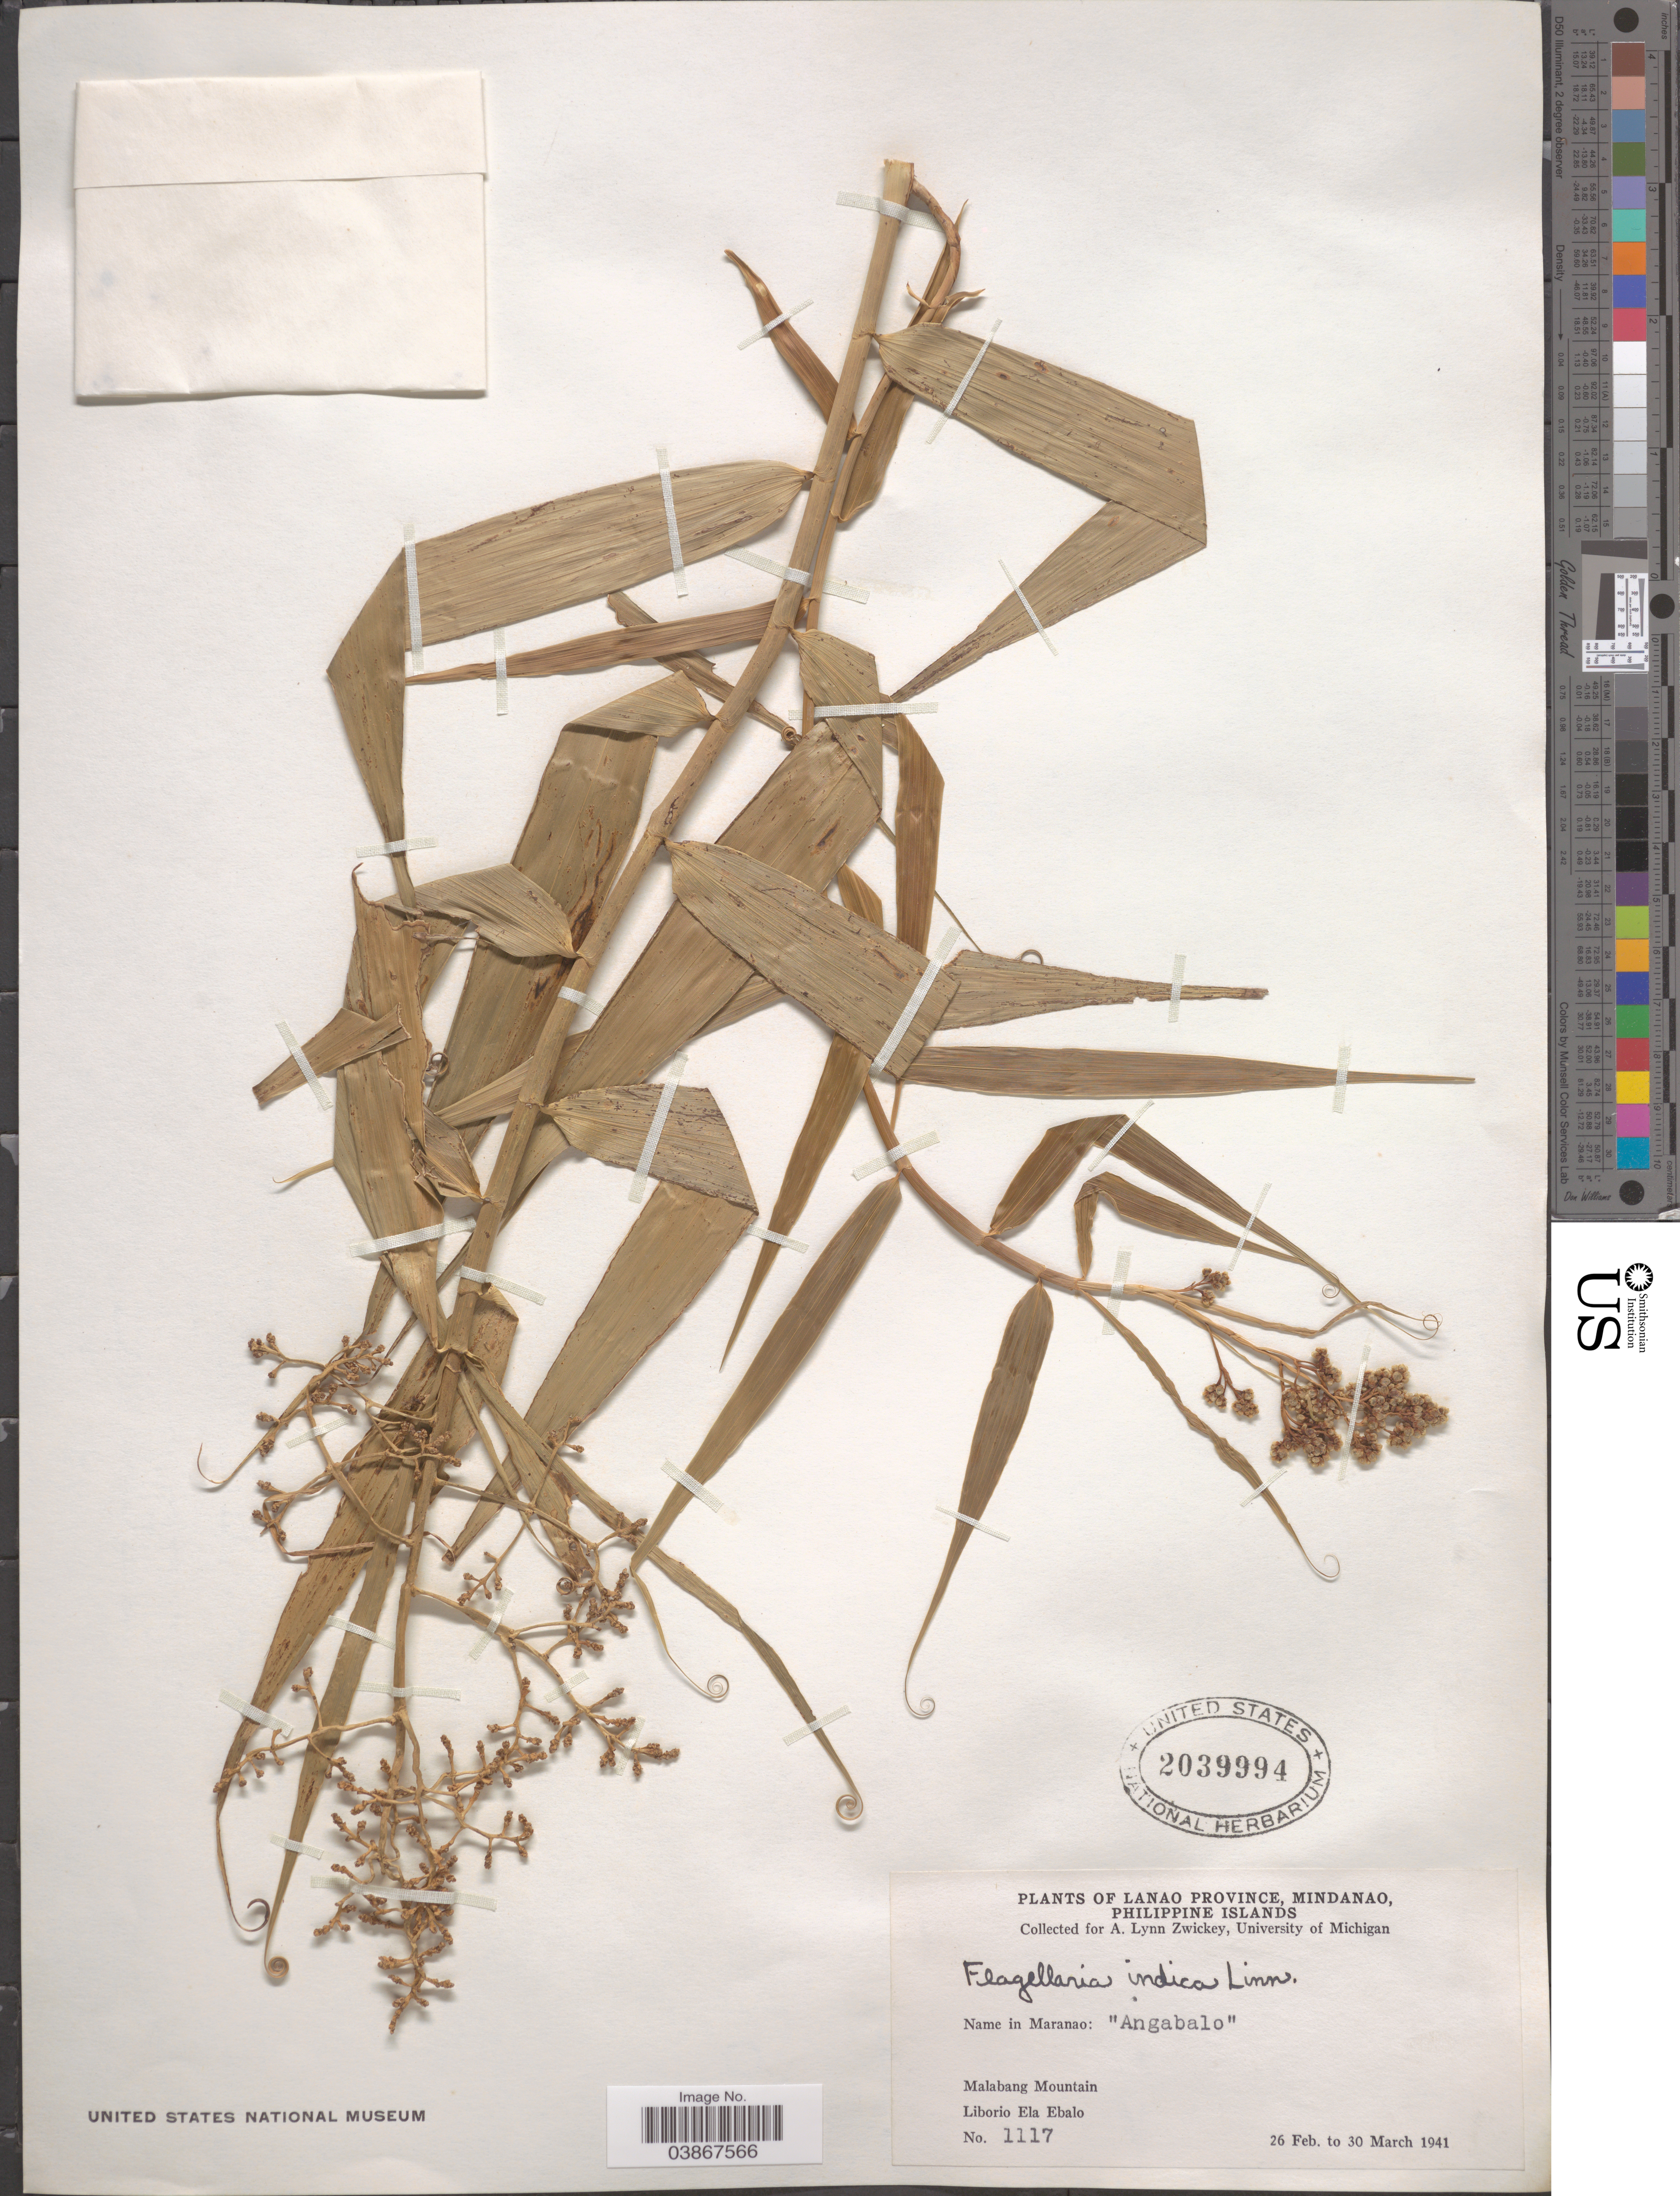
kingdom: Plantae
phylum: Tracheophyta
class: Liliopsida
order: Poales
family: Flagellariaceae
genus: Flagellaria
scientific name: Flagellaria indica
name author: L.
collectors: L. Ebalo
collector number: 1117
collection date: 1941-02-26/1941-03-30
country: Philippines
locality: Lanao Province, Mindanao. Malabang Mountain.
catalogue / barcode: US 2039994